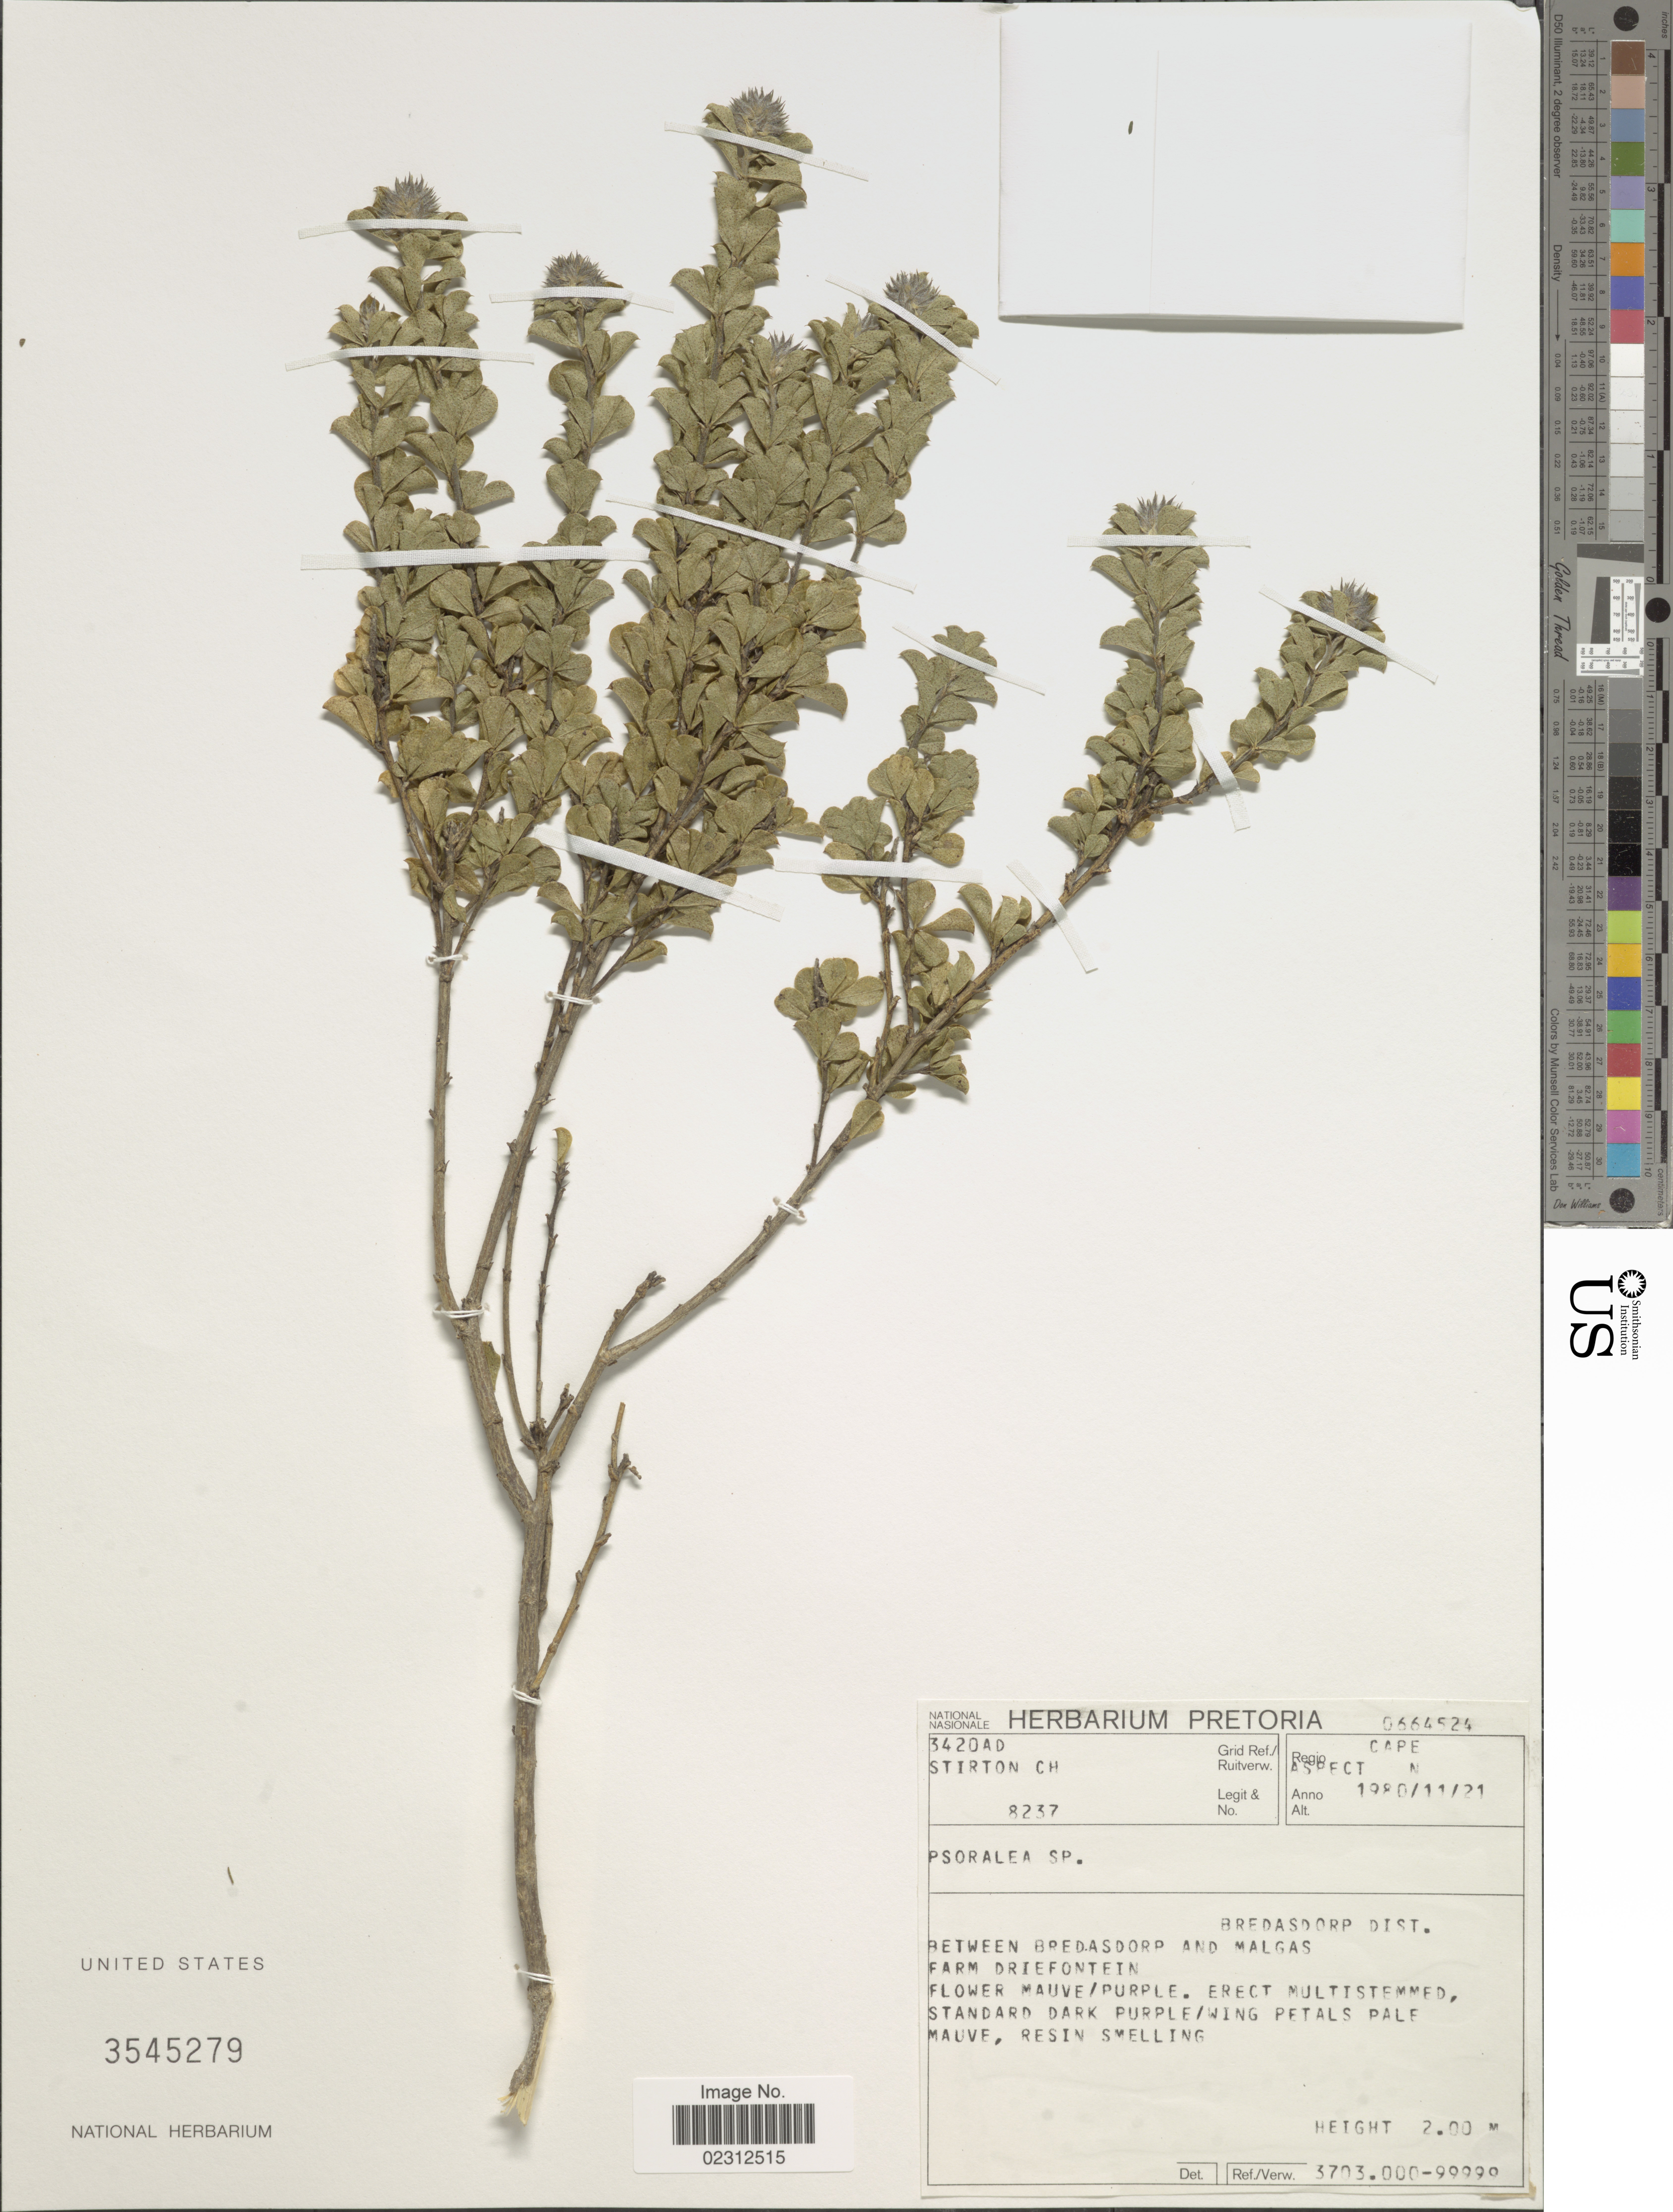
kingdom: Plantae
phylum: Tracheophyta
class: Magnoliopsida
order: Fabales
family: Fabaceae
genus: Psoralea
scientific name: Psoralea sp.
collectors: C. H. Stirton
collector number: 8237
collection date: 1980-11-21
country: South Africa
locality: Cape, Bredasdorp Dist., Between Bredasdorp and Malgas, Farm Driefontein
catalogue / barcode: US 3545279